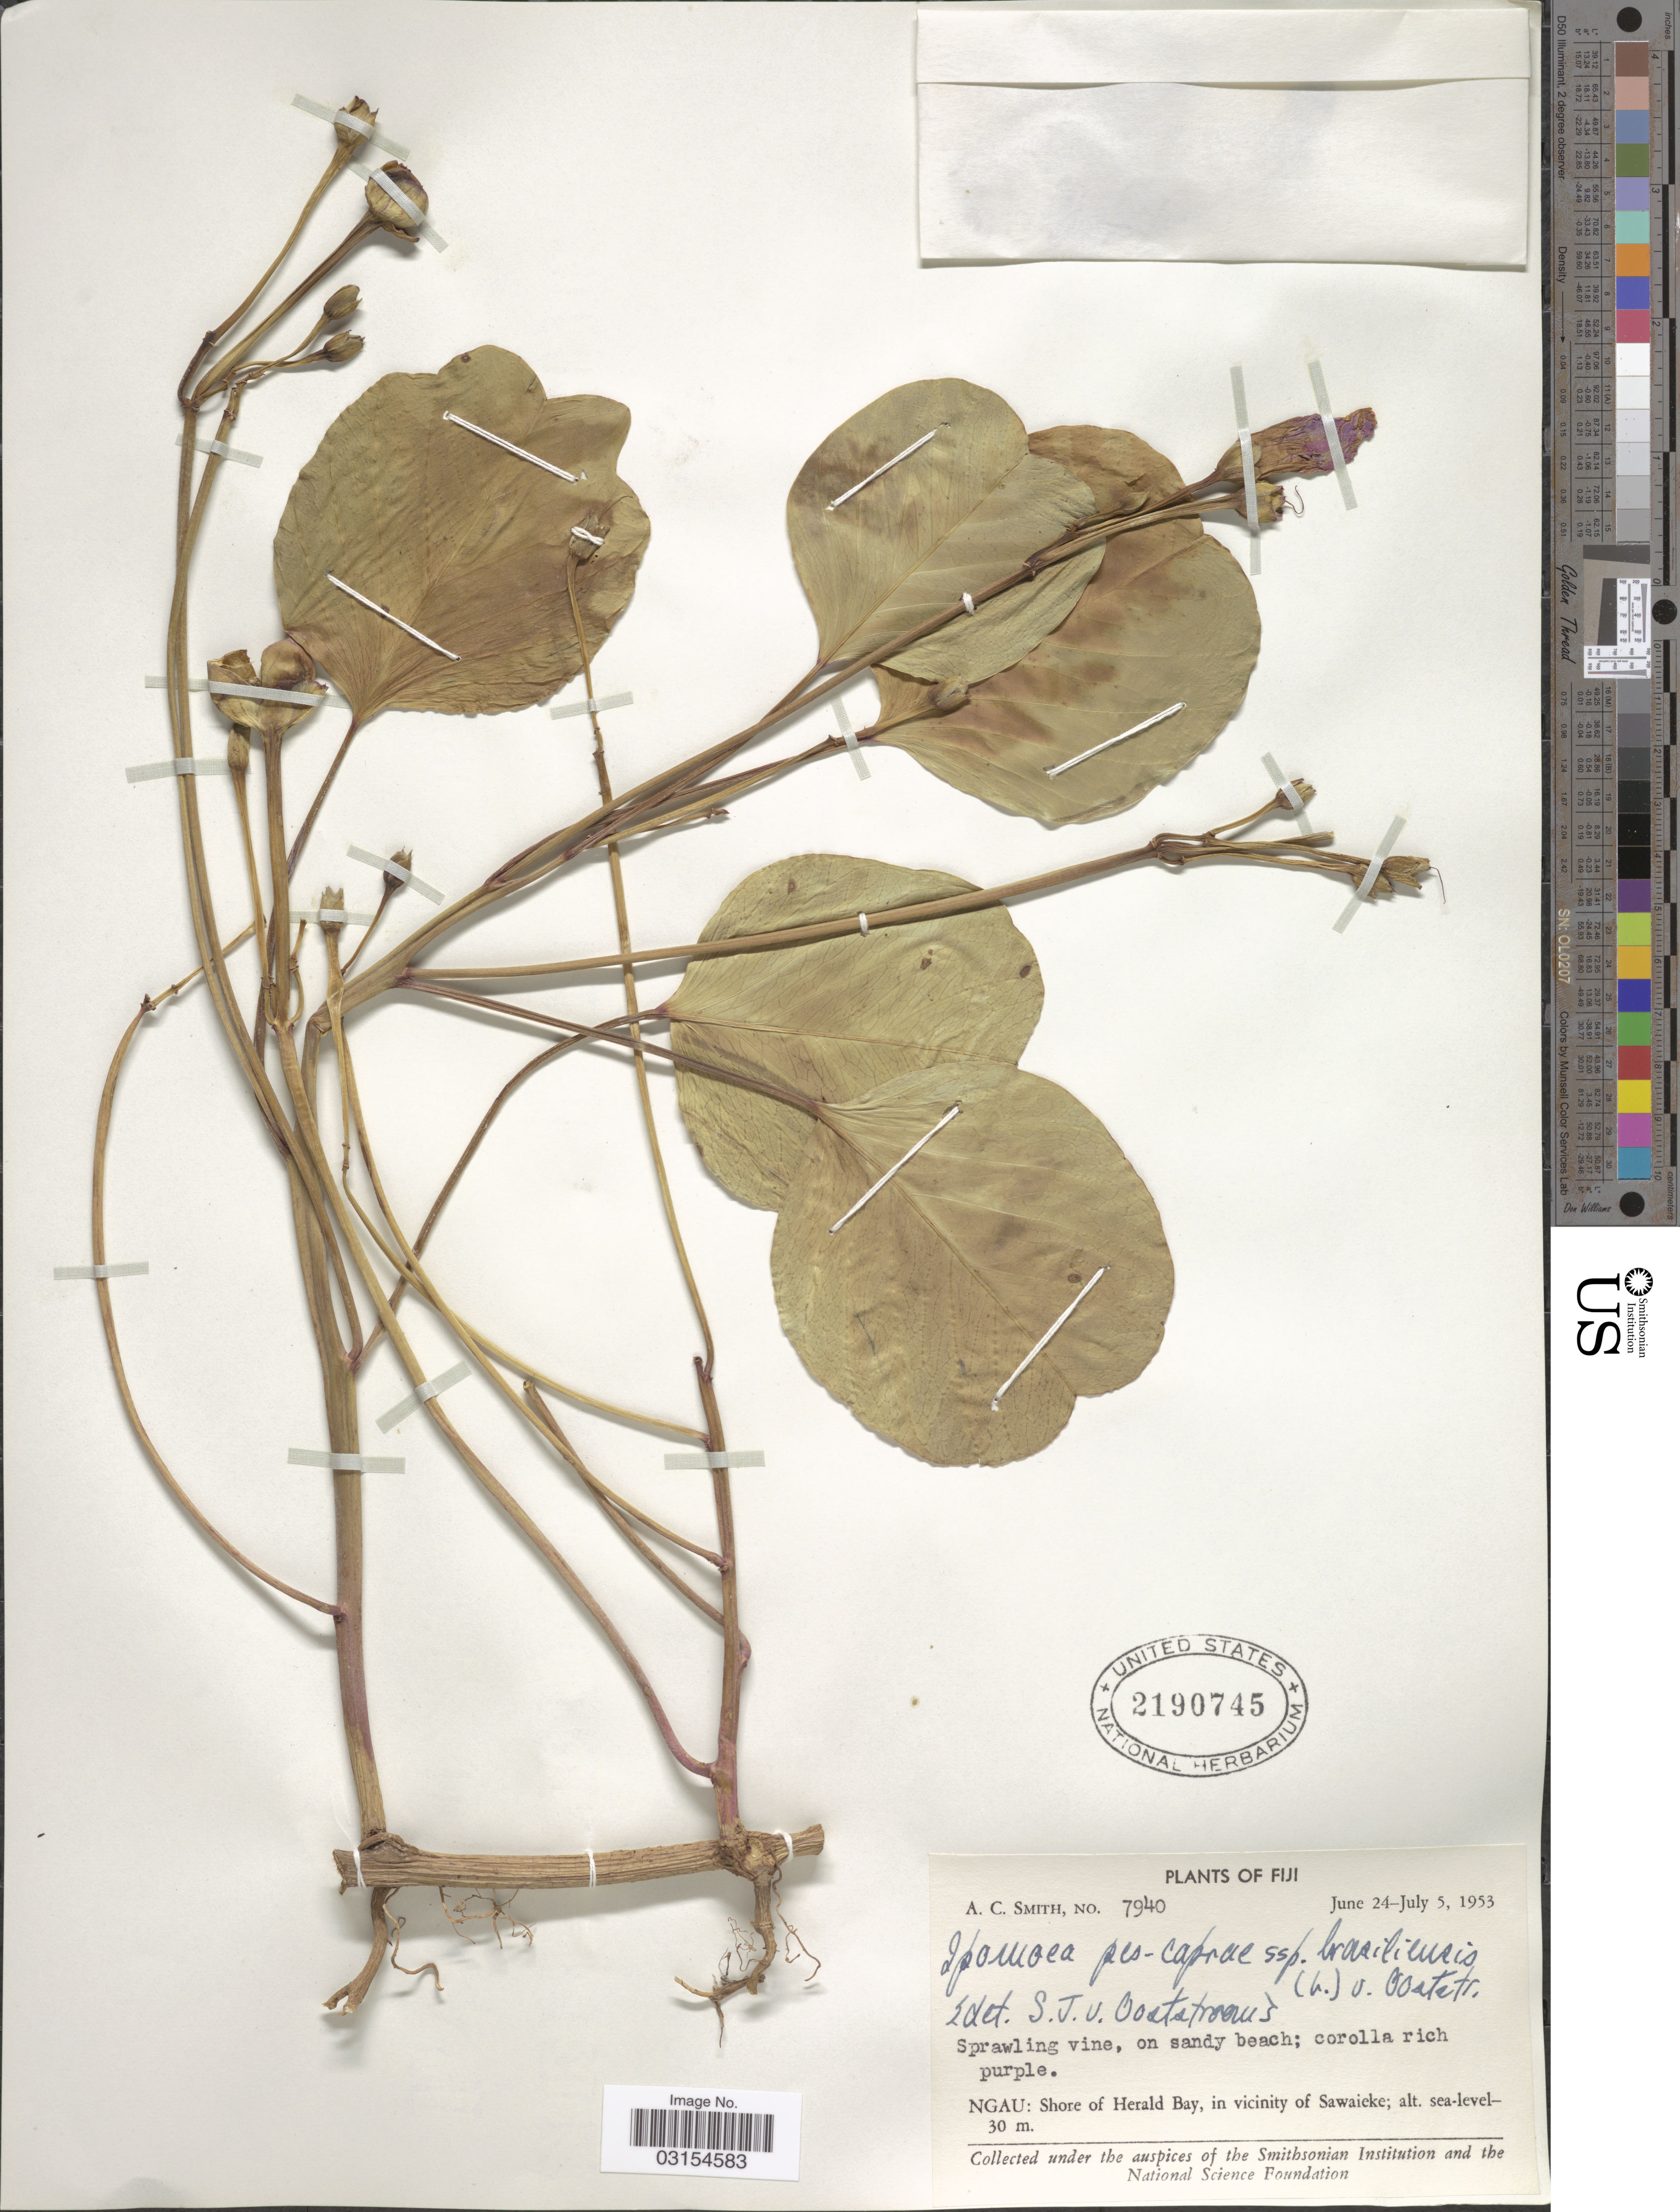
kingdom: Plantae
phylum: Tracheophyta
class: Magnoliopsida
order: Solanales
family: Convolvulaceae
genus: Ipomoea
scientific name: Ipomoea pes-caprae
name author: (L.) R. Br.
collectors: A. C. Smith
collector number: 7940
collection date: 1953-06-24/1953-07-05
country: Fiji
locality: Ngau: Shore of Herald Bay, in vicinity of Sawaieke.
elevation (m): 0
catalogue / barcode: US 2190745